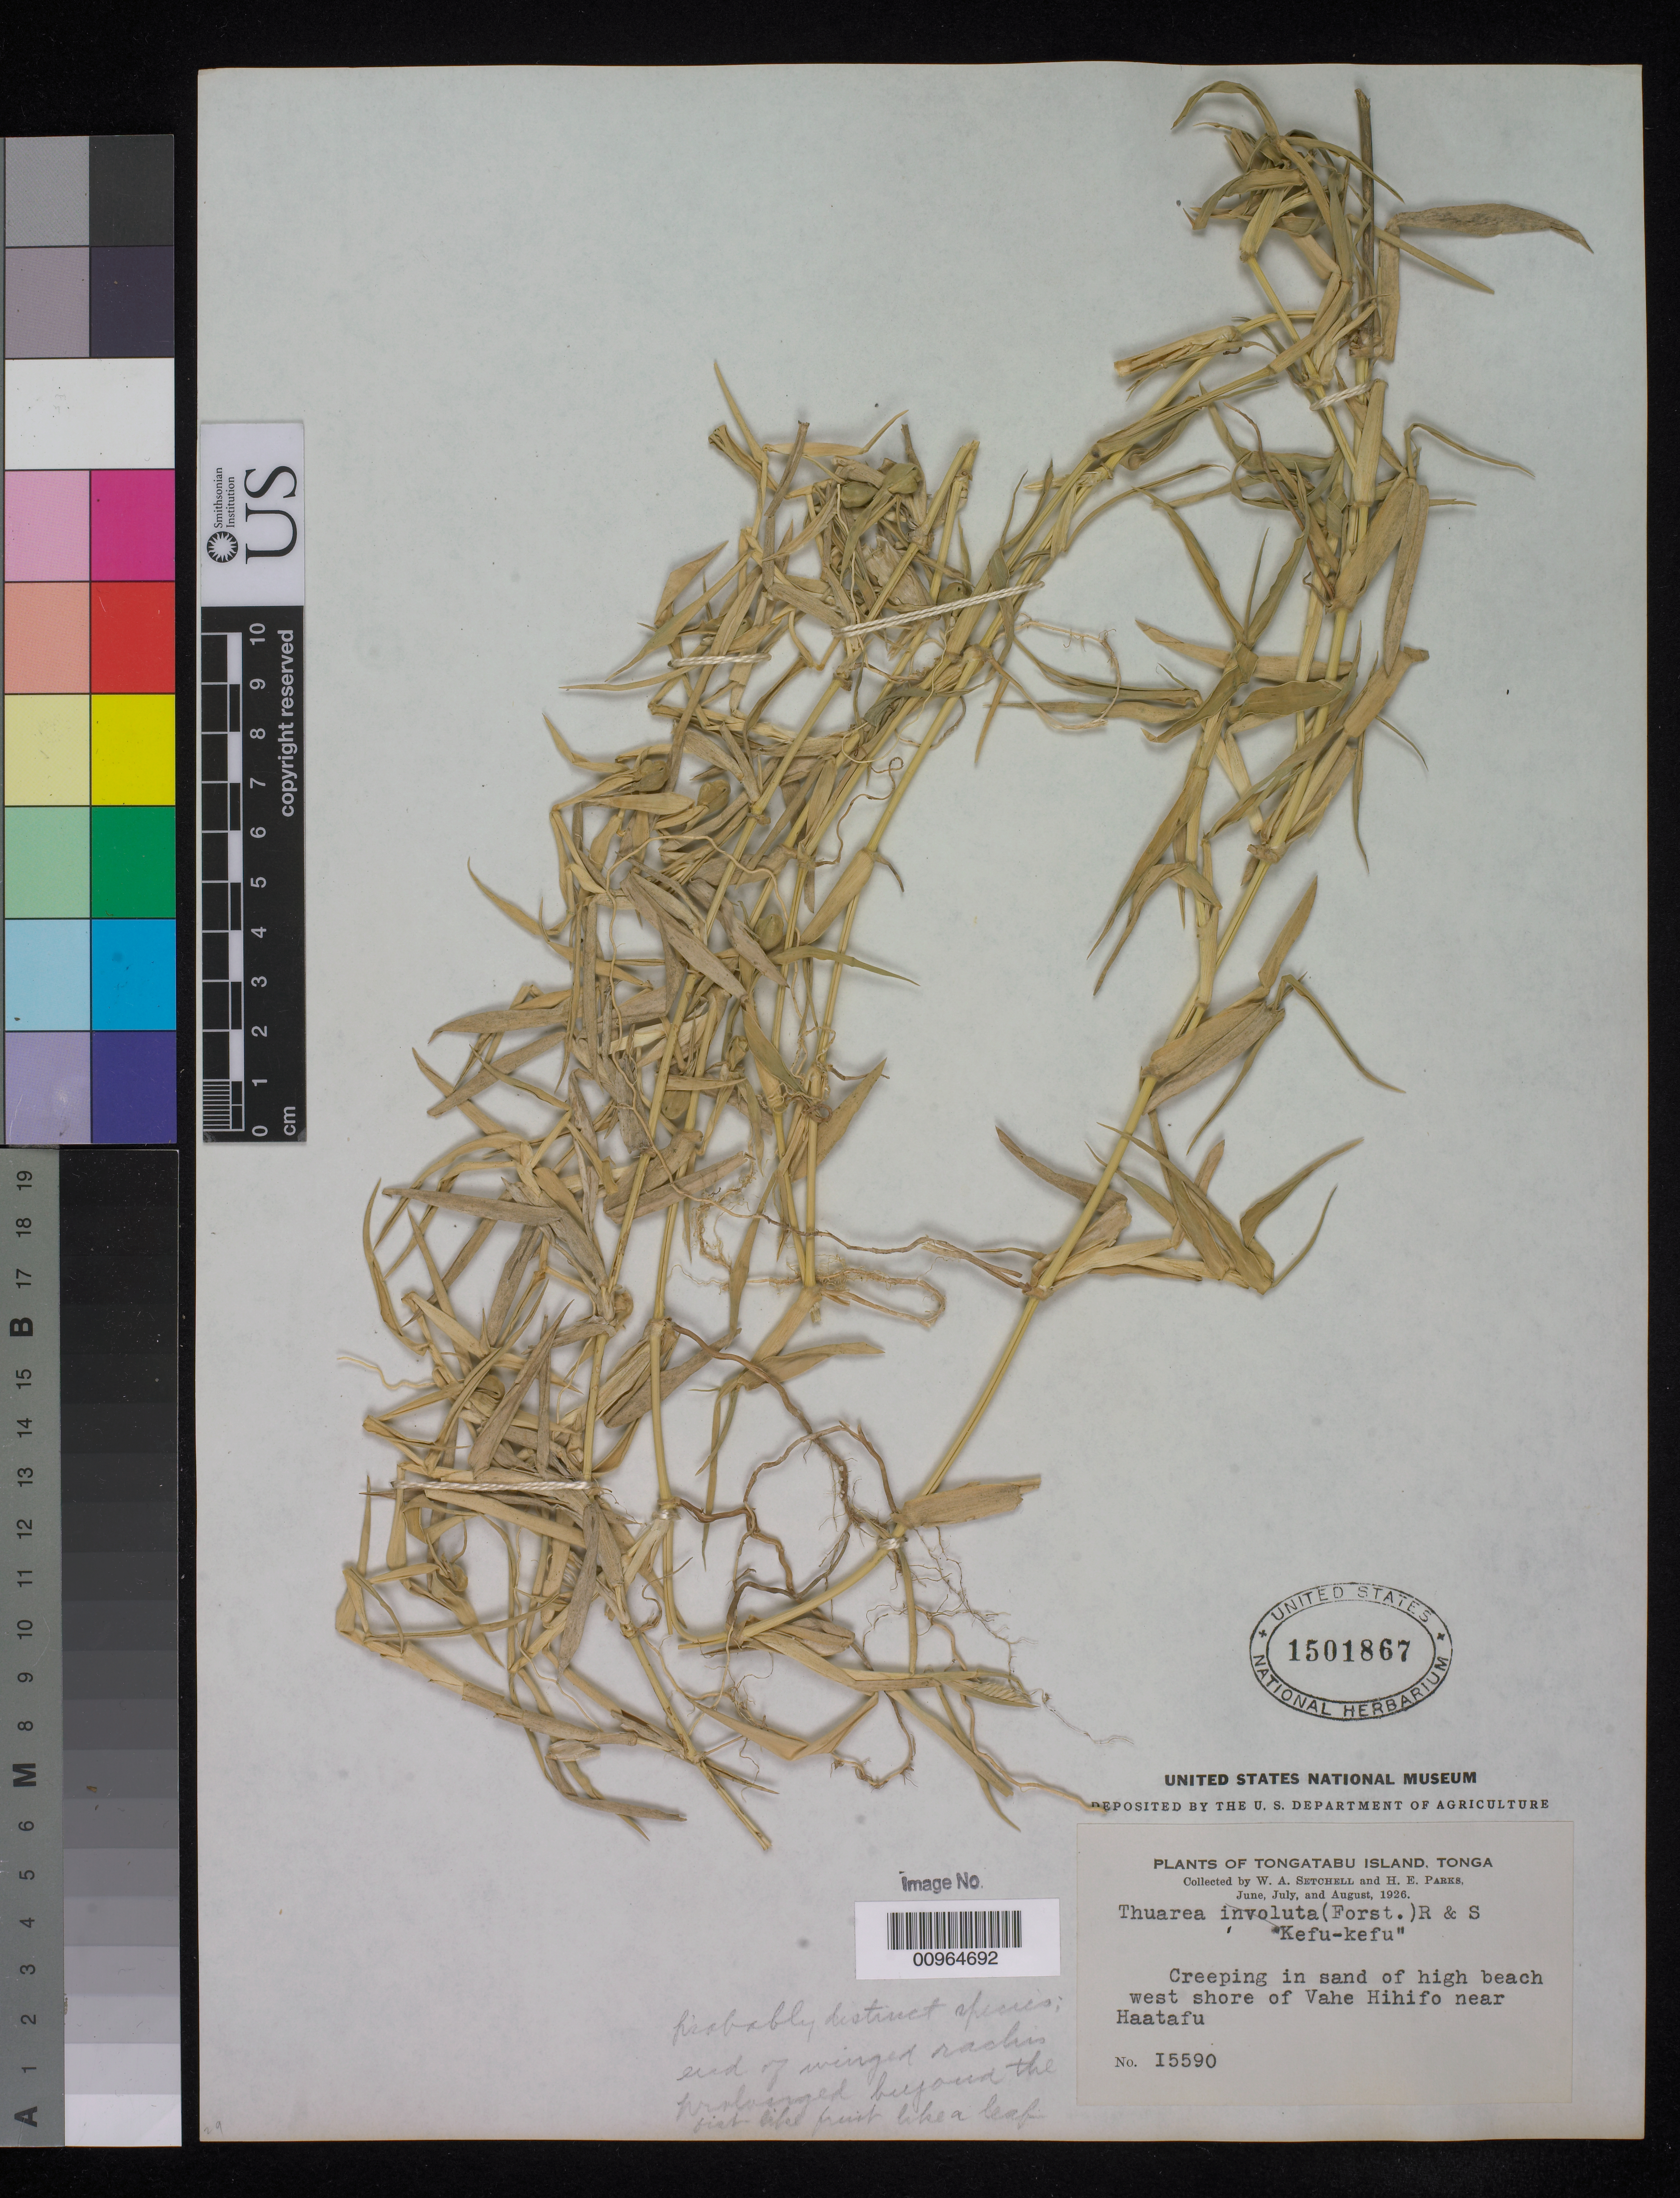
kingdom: Plantae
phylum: Tracheophyta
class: Liliopsida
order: Poales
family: Poaceae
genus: Thuarea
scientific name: Thuarea involuta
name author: (G. Forst.) R. Br. ex Sm.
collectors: W. Setchell & H. E. Parks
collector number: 15590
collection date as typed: Jun 1926 to Aug 1926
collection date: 1926-06/1926-08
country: Tonga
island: Tongatapu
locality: Creeping in sand of high beach west shore of Vahe Hihifo near Haatafu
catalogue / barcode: US 1501867